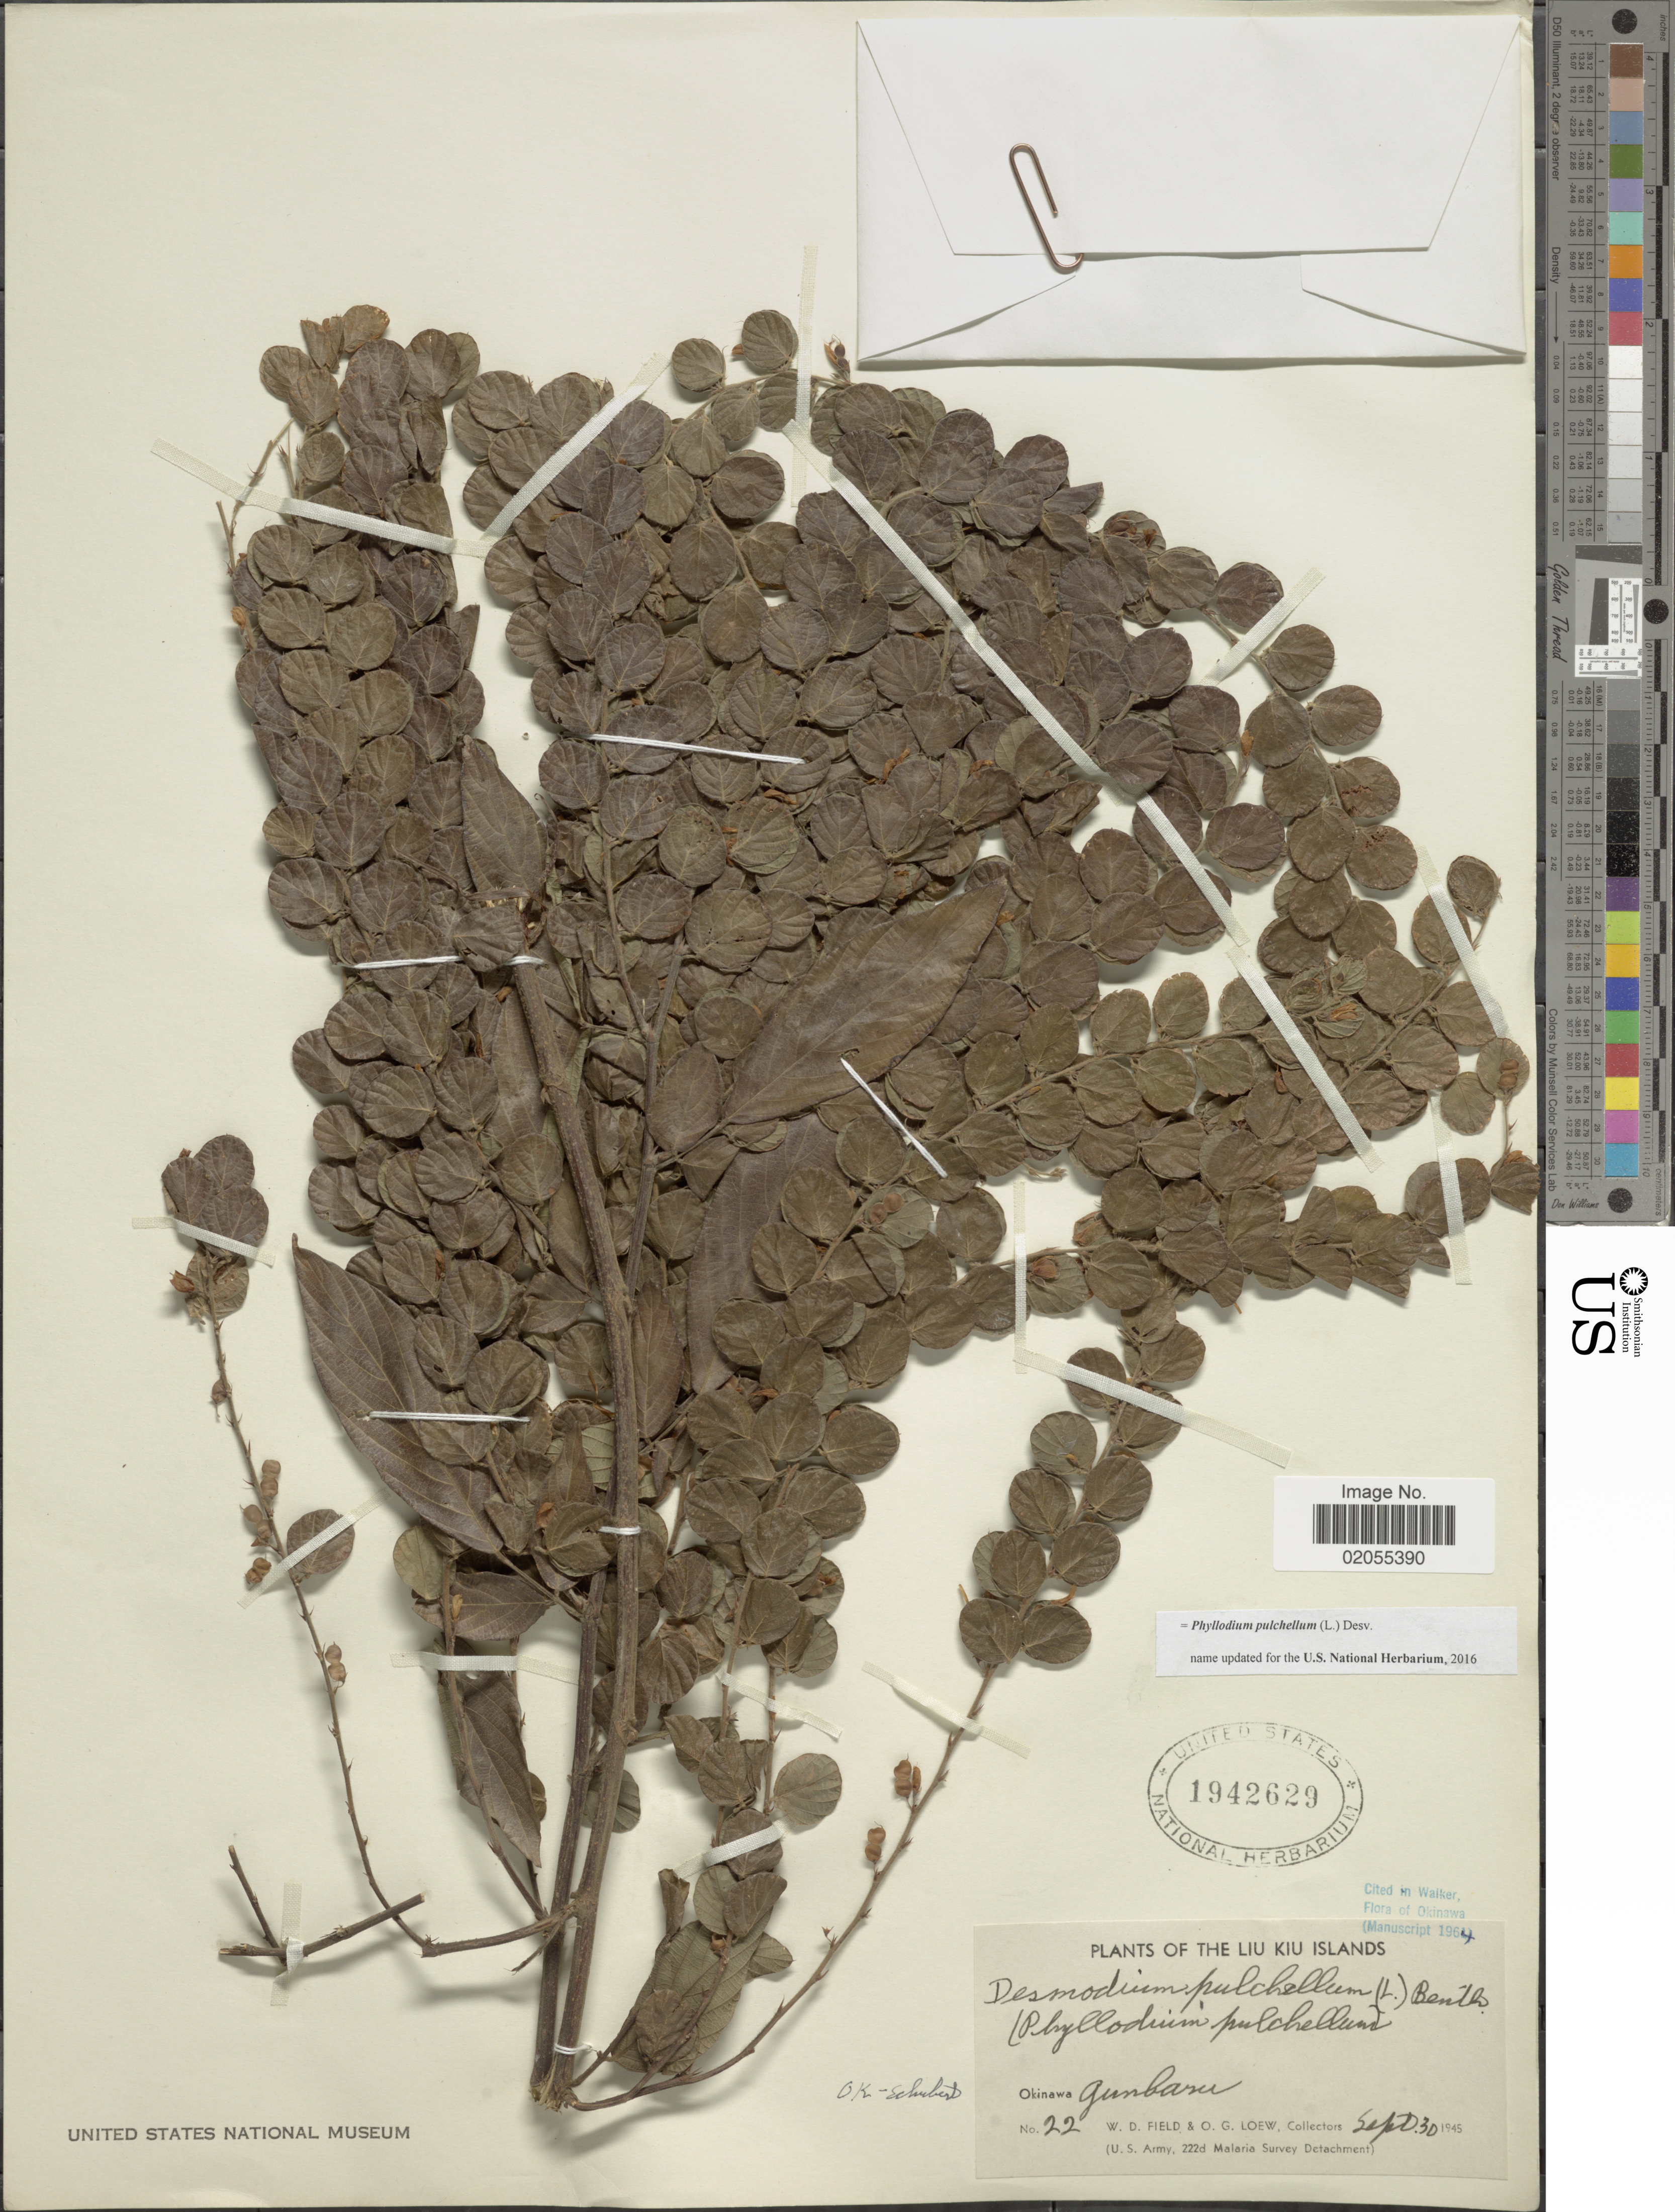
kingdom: Plantae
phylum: Tracheophyta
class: Magnoliopsida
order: Fabales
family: Fabaceae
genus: Phyllodium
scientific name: Phyllodium pulchellum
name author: (L.) Desv.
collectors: W. D. Field & O. G. Loew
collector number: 22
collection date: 1945-09-30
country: Japan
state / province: Okinawa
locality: Liu Kiu Islands, Gunbazu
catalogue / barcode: US 1942629